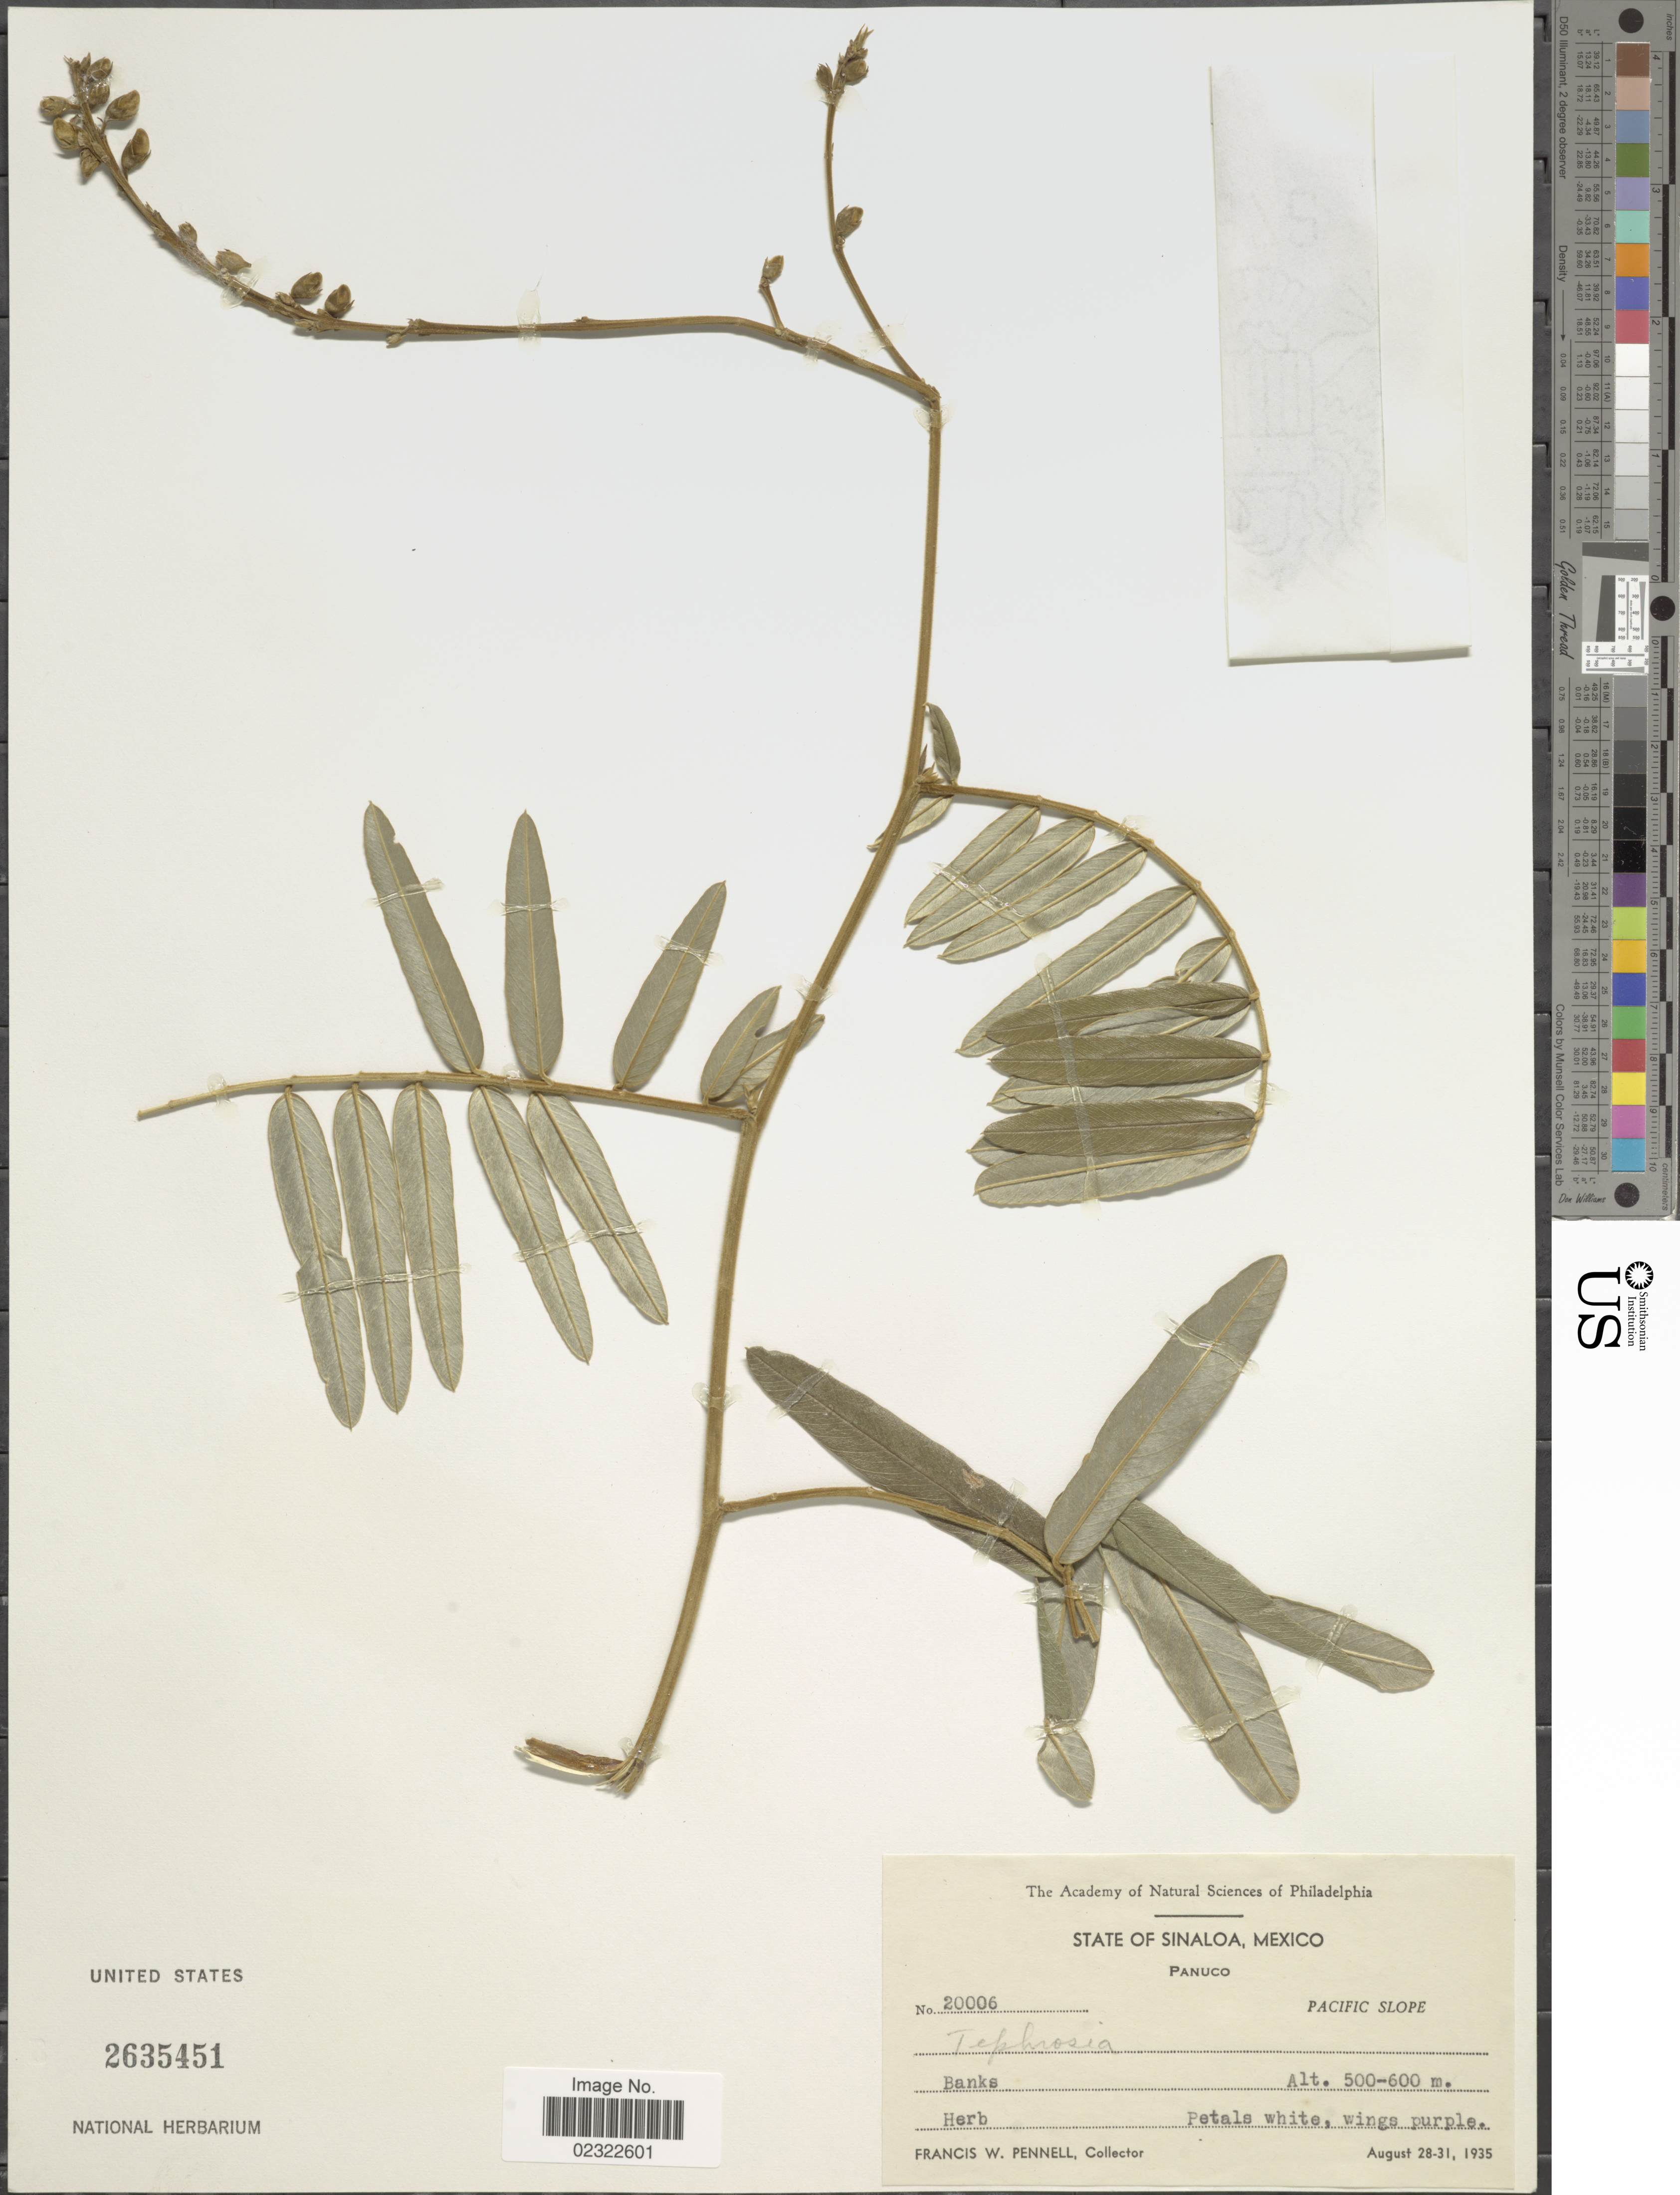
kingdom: Plantae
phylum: Tracheophyta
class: Magnoliopsida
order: Fabales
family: Fabaceae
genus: Tephrosia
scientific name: Tephrosia sp.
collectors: F. W. Pennell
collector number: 20006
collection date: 1935-08-28/1935-08-31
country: Mexico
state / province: Sinaloa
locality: State of Sinaloa, Panuco, Pacific Slope.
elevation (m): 500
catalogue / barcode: US 2635451